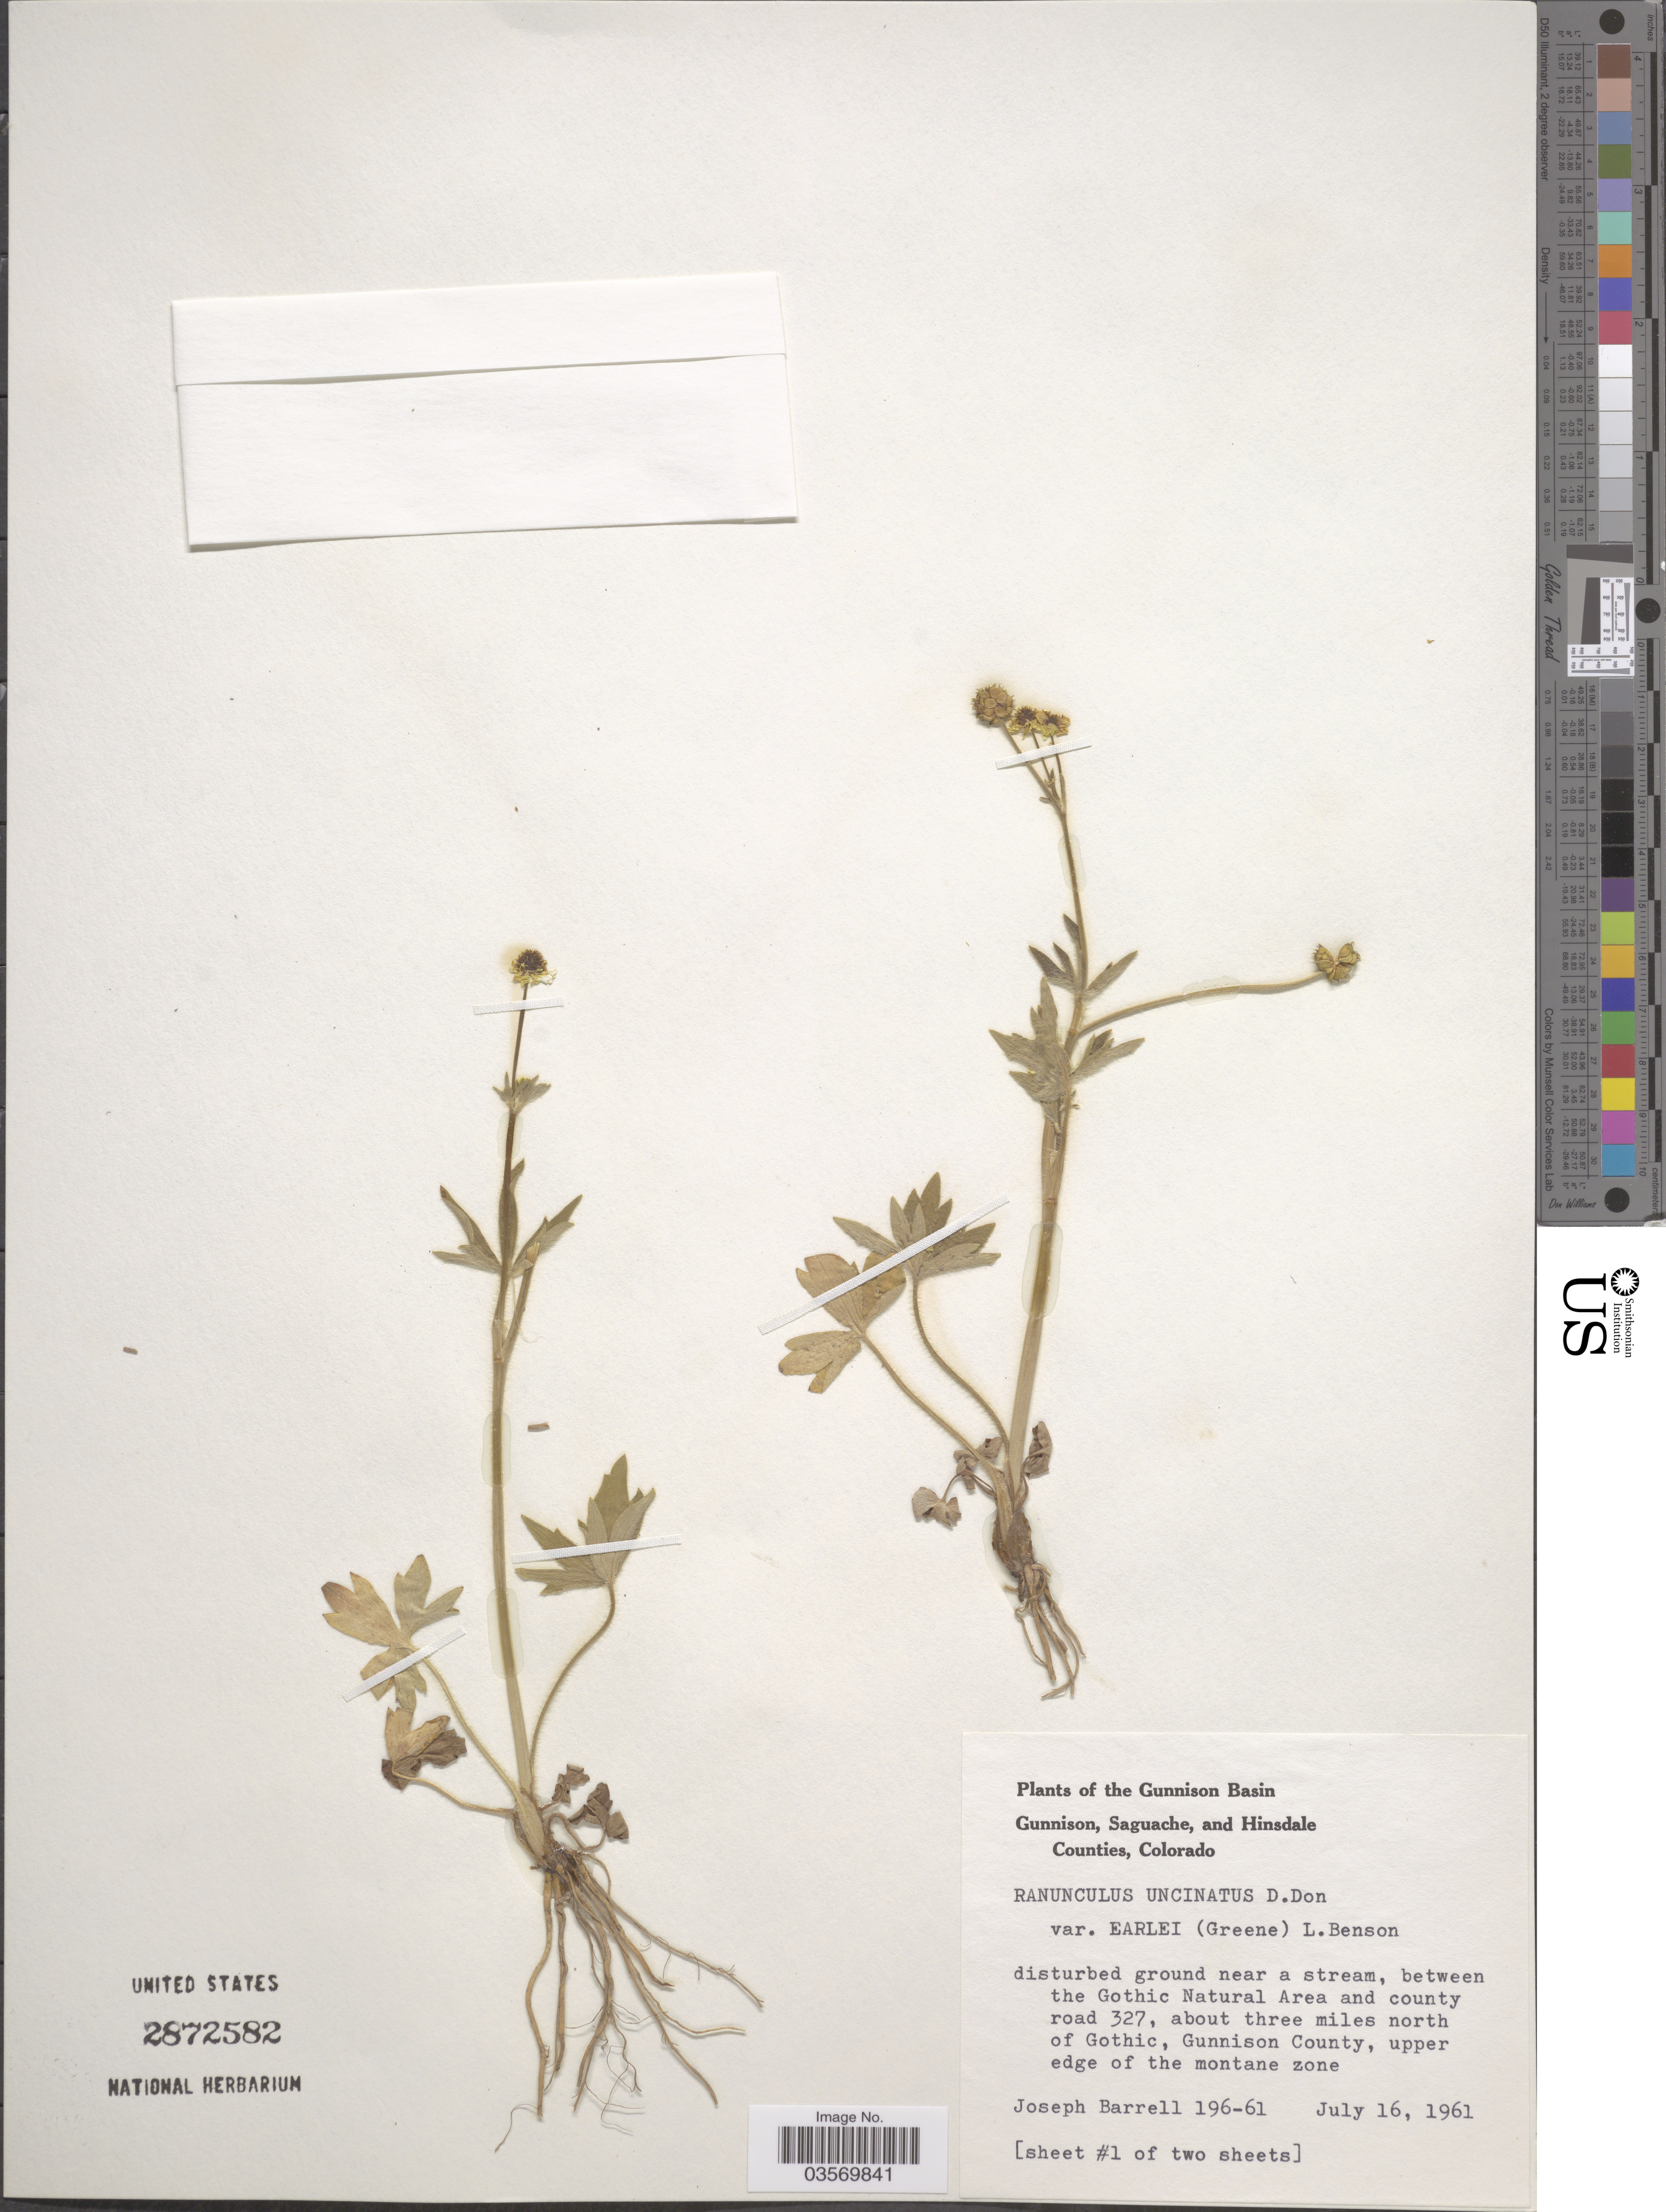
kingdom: Plantae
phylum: Tracheophyta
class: Magnoliopsida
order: Ranunculales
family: Ranunculaceae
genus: Ranunculus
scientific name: Ranunculus uncinatus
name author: D. Don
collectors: J. Barrell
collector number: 196-61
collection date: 1961-07-16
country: United States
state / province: Colorado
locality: The Gunnison Basin. Between the Gothic Natural Area and county road 327, about three miles north of Gothic, Gunnison County, upper edge of the montane zone.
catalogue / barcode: US 2872582